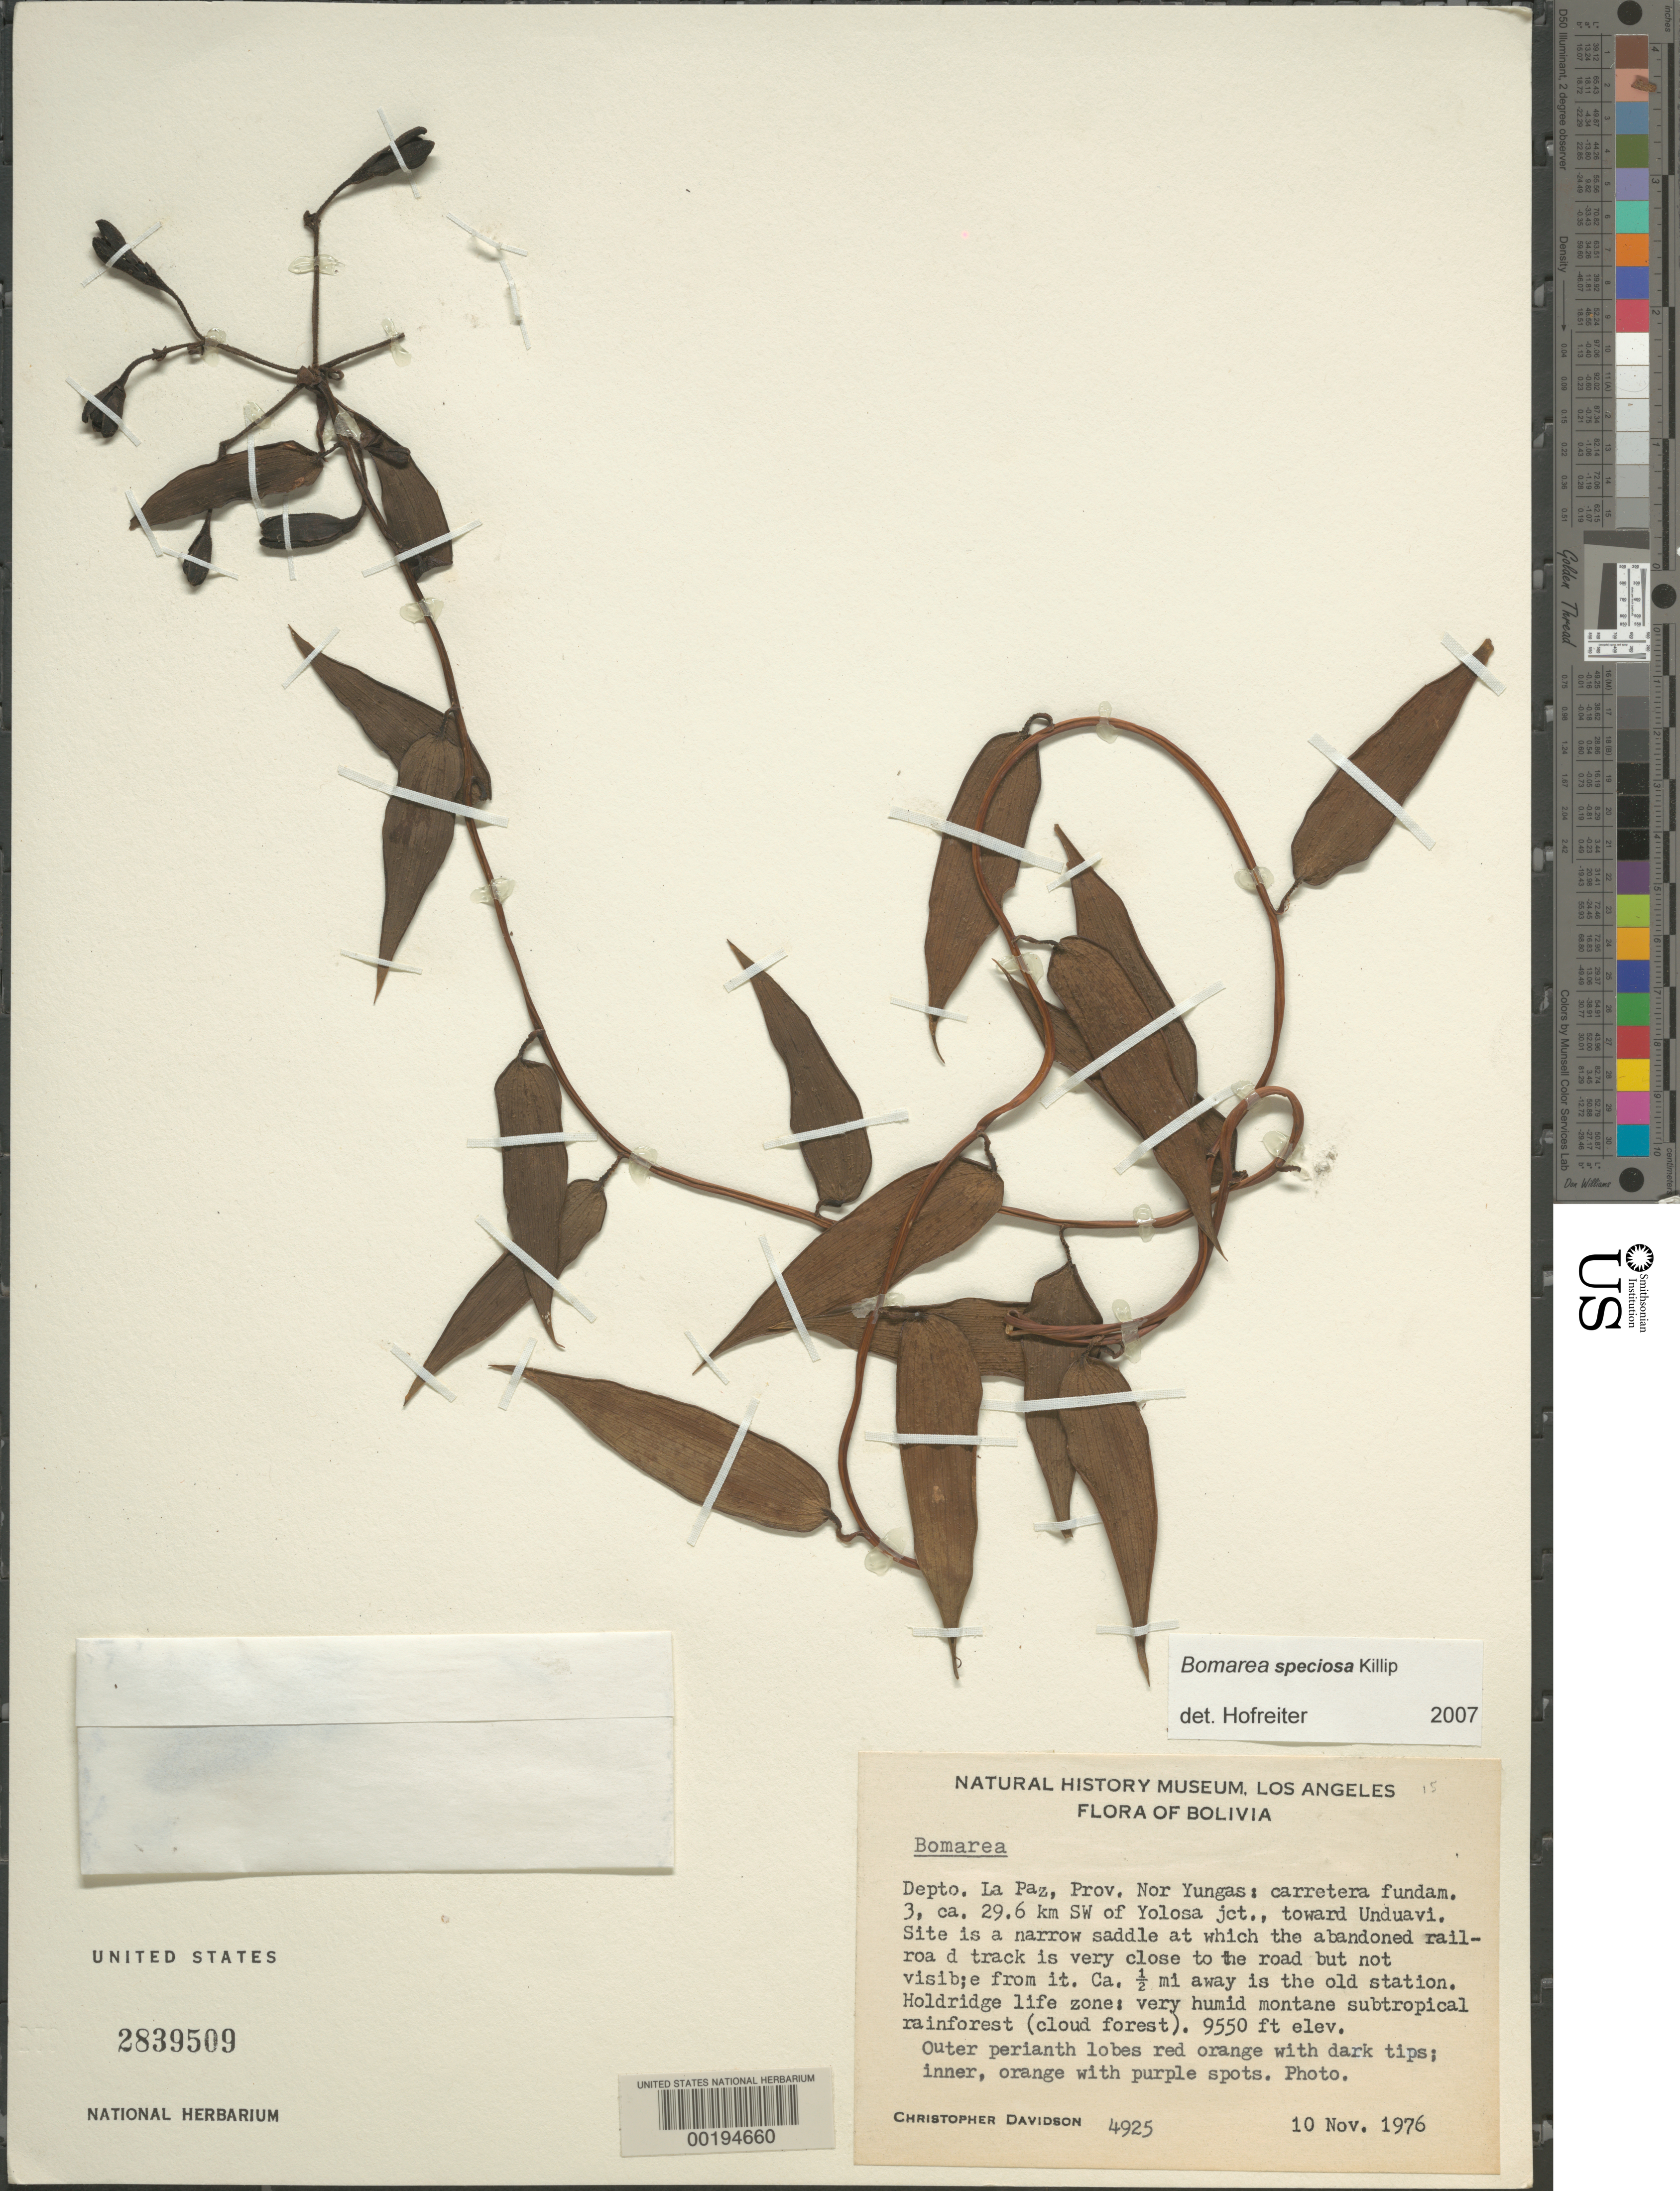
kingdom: Plantae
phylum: Tracheophyta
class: Liliopsida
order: Liliales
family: Alstroemeriaceae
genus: Bomarea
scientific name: Bomarea sp.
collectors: C. Davidson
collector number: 4925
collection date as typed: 10 Nov 1976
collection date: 1976-11-10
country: Bolivia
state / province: La Paz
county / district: Nor Yungas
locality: Hway Fundamental 3, ca 29.6 km SW of Yolosa jct toward Unduavi, ca .5 mi from RR station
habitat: Very humid montane subtropical rainforest (cloud forest)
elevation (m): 2911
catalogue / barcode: US 2839509